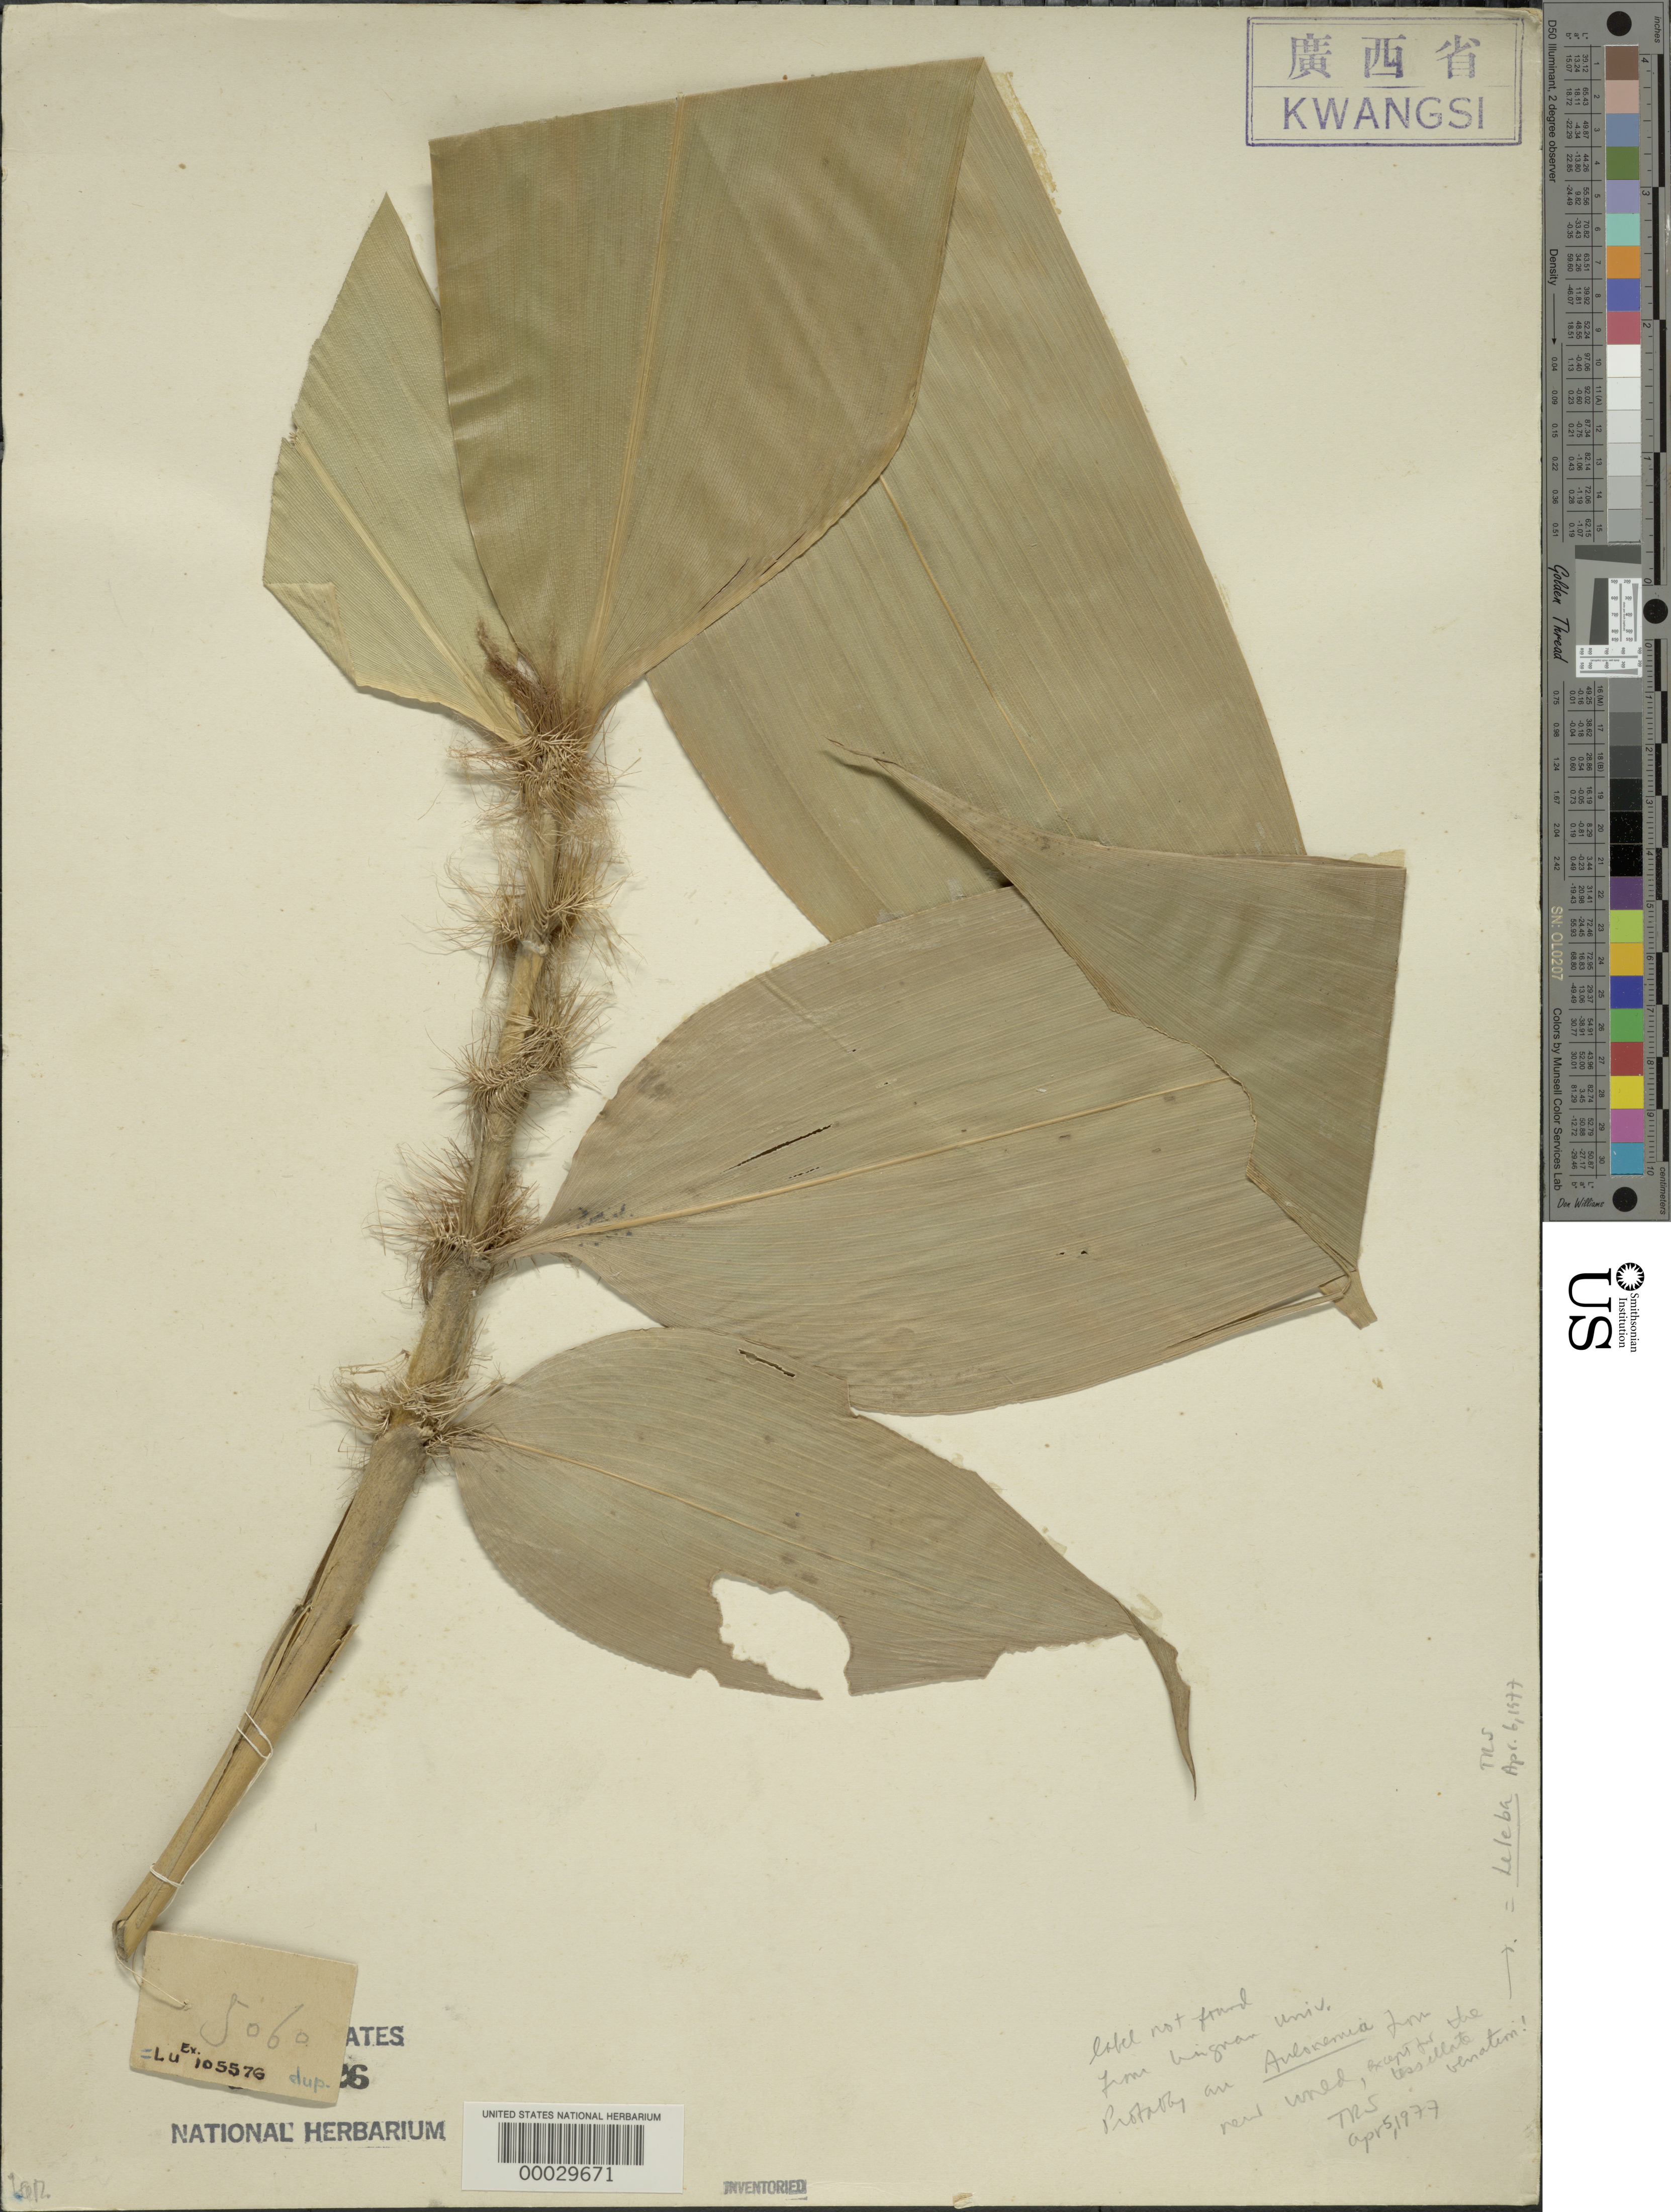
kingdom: Plantae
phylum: Tracheophyta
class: Liliopsida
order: Poales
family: Poaceae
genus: Leleba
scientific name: Leleba atra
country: China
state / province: Jiangxi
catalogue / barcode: US 3048526